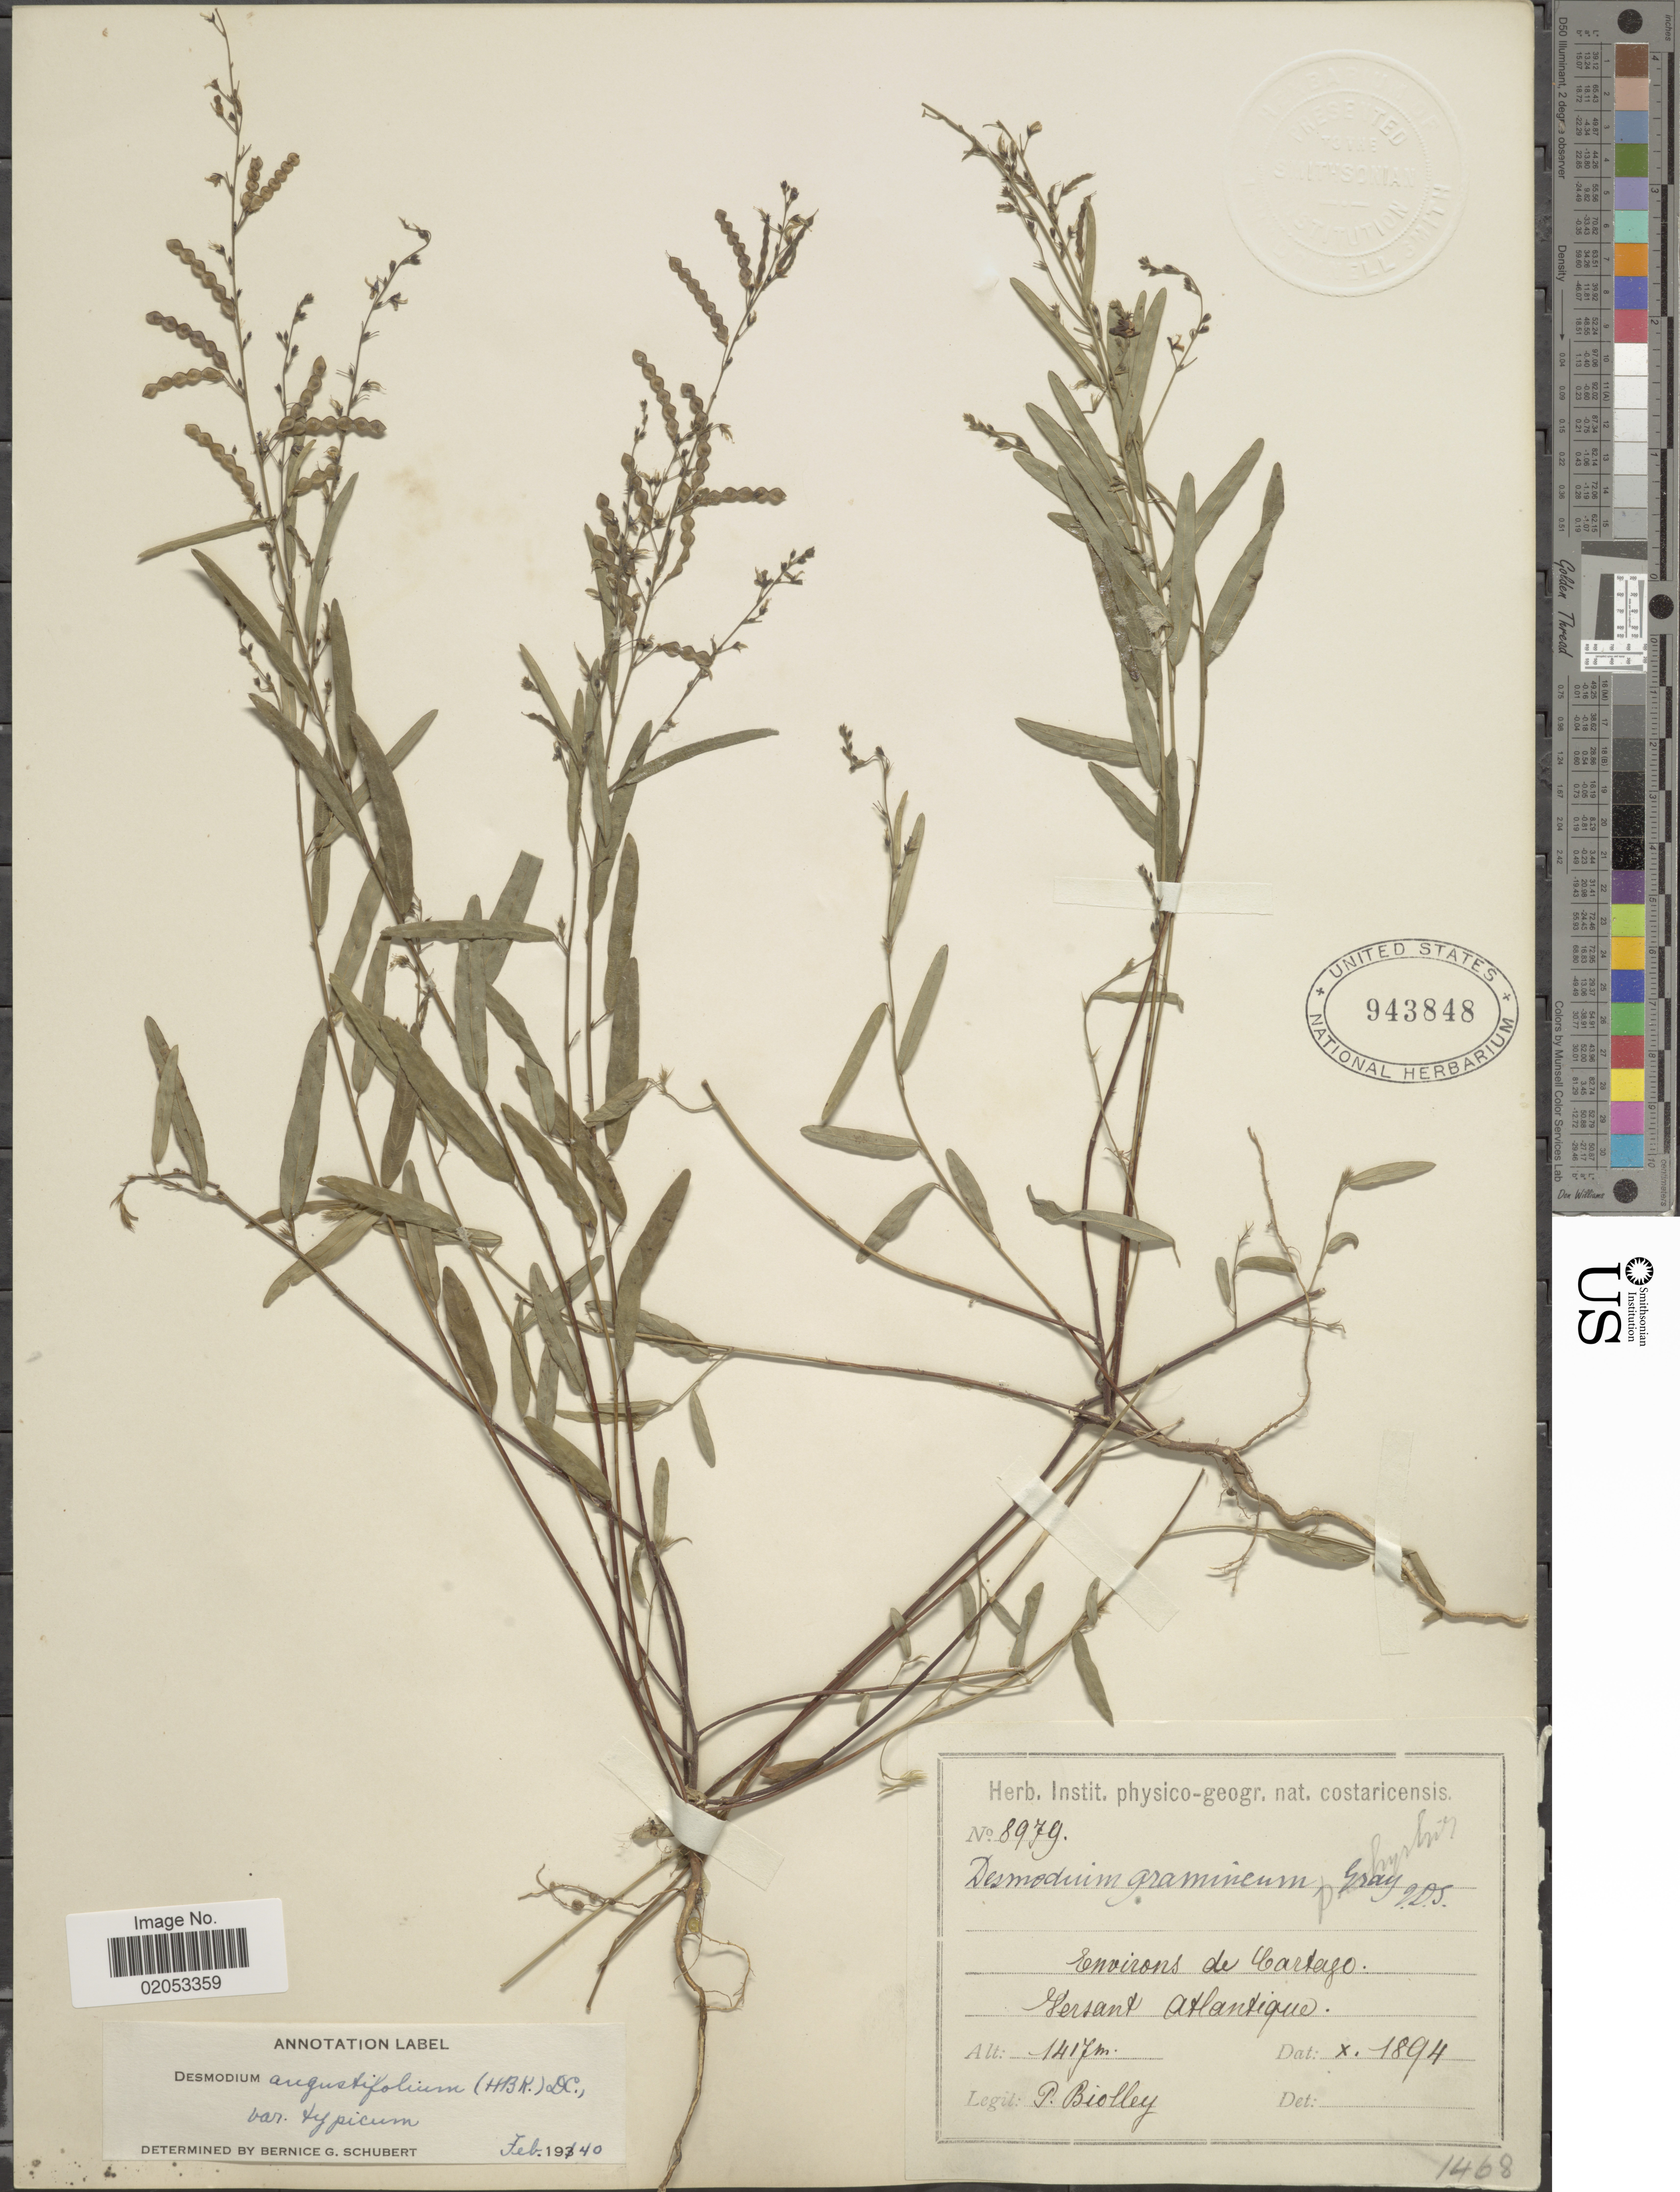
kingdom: Plantae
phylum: Tracheophyta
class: Magnoliopsida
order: Fabales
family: Fabaceae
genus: Desmodium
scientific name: Desmodium angustifolium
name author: (Kunth) DC.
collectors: P. Biolley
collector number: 8979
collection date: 1894-10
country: Costa Rica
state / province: Cartago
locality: Versant tAtlantique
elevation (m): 1417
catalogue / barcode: US 943848